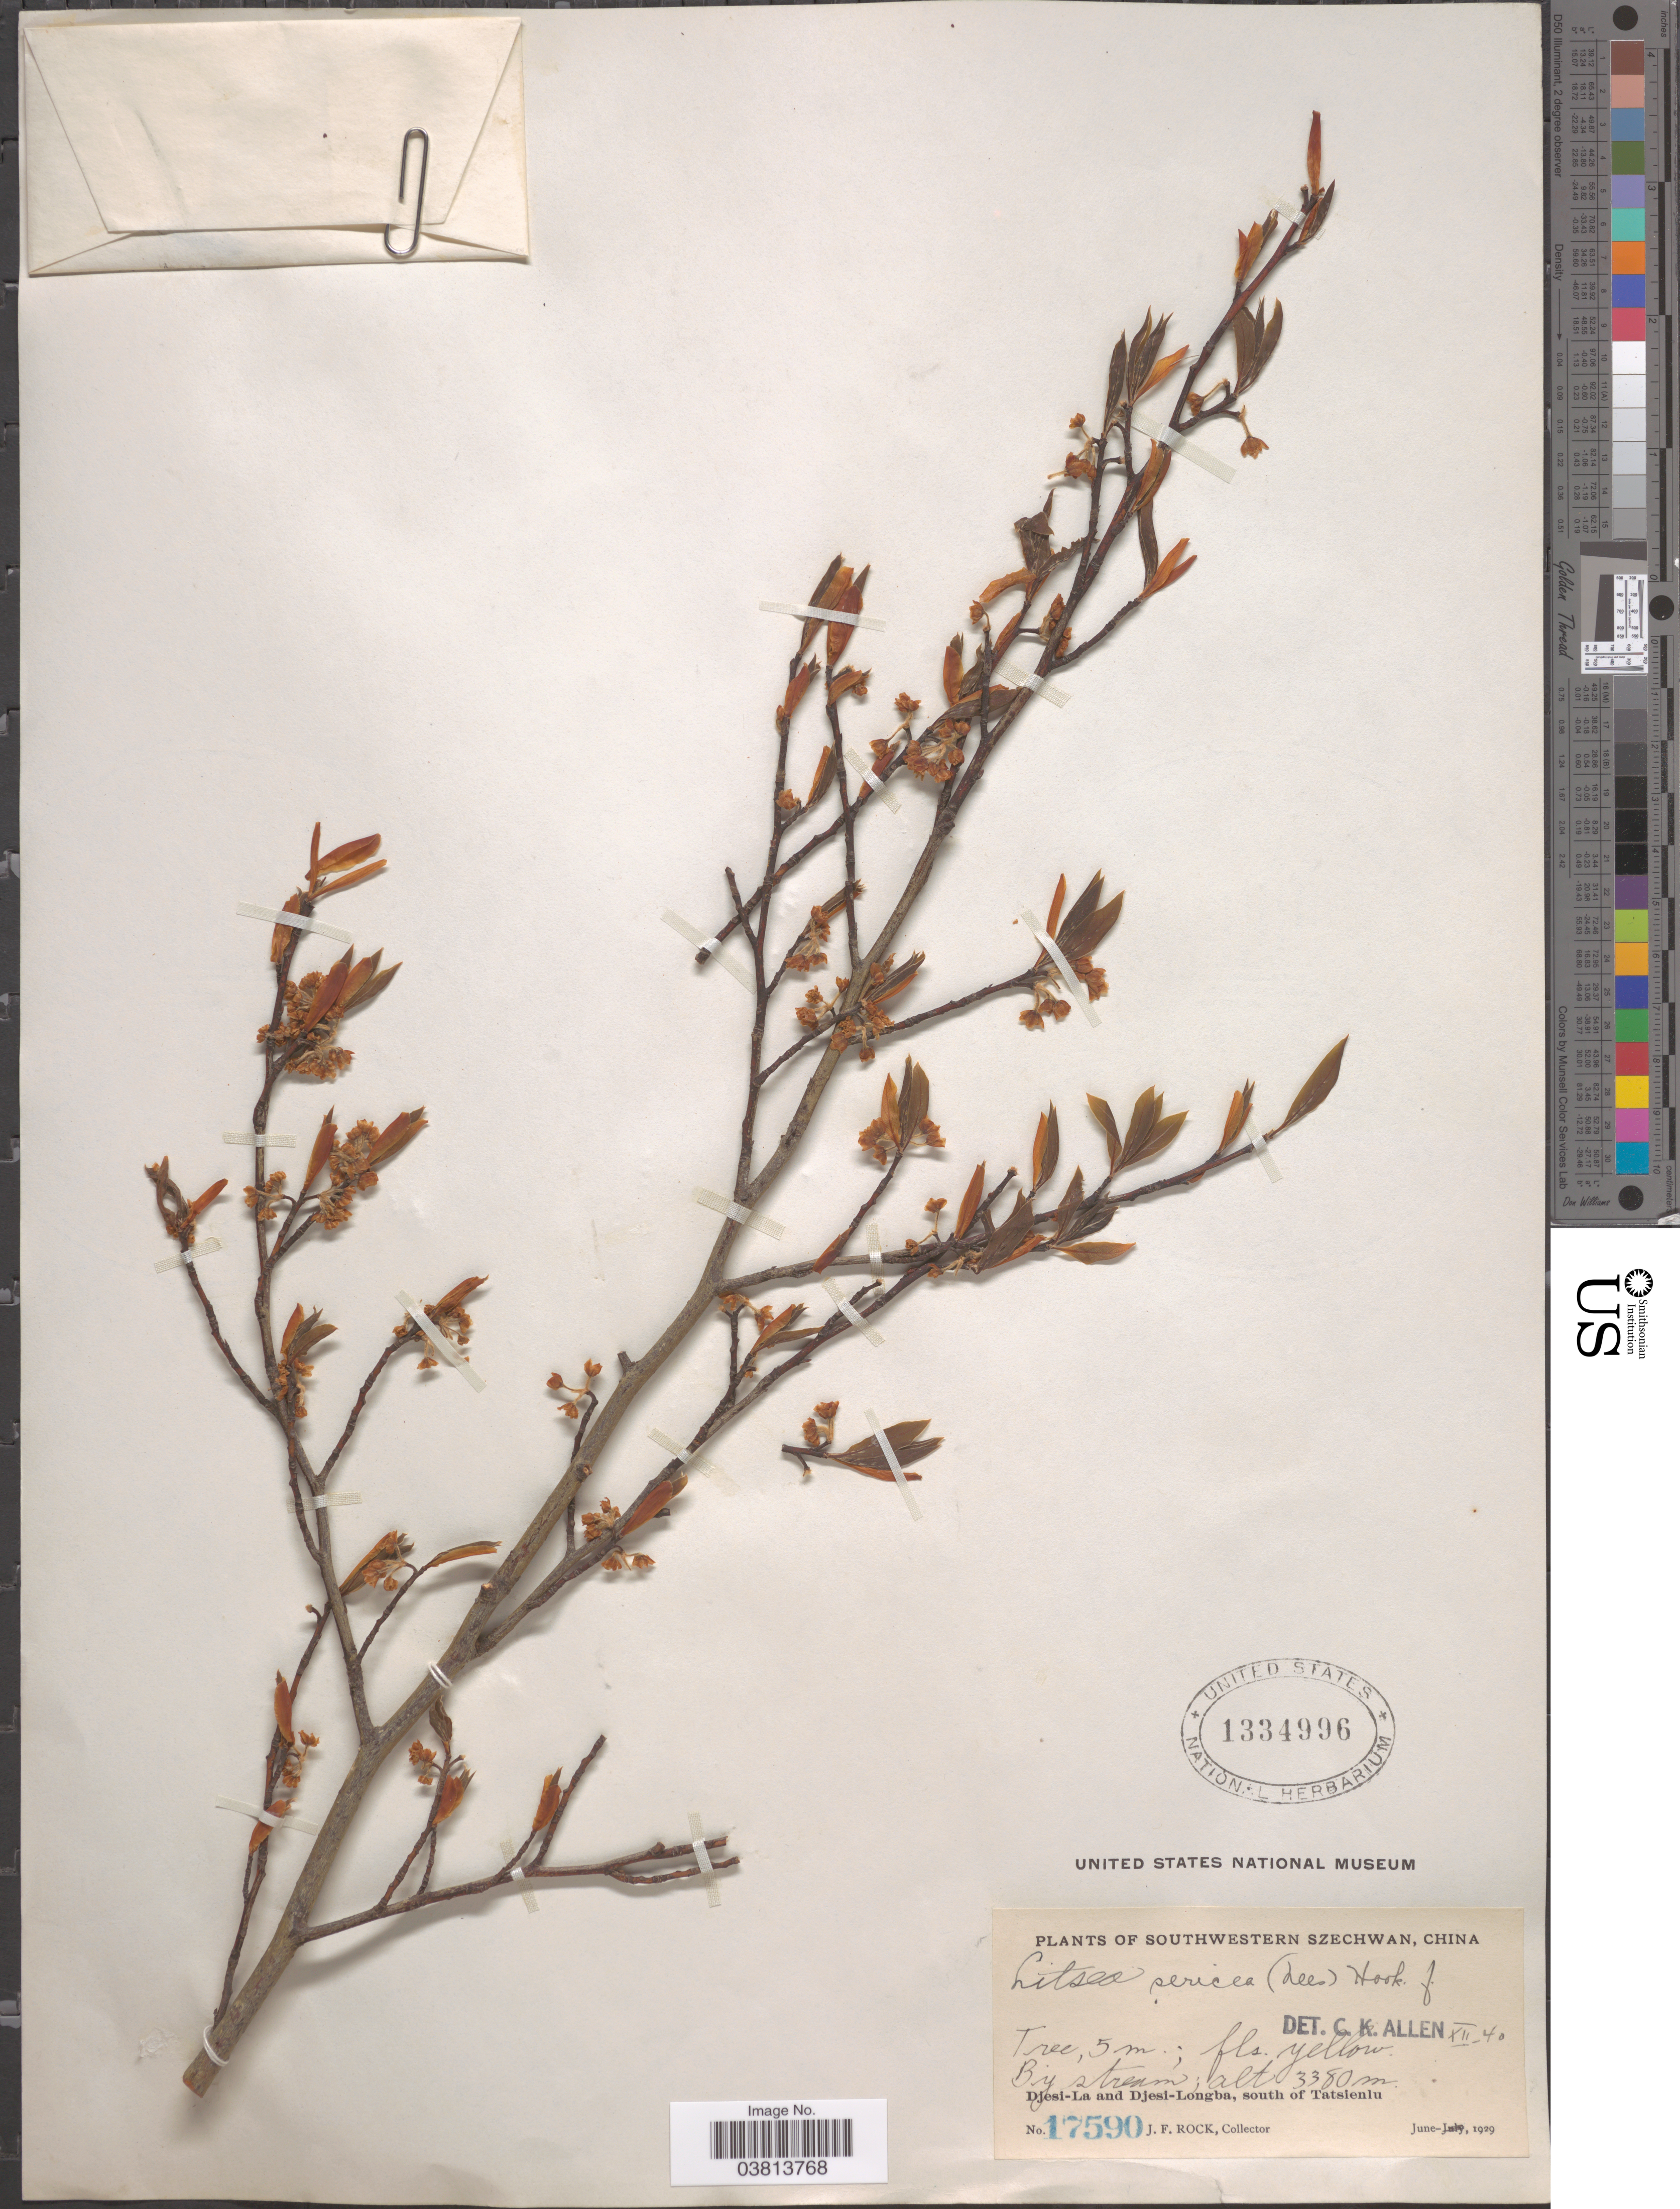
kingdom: Plantae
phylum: Tracheophyta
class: Magnoliopsida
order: Laurales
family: Lauraceae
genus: Litsea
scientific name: Litsea sericea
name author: (Wall. ex Nees) Hook. f.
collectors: J. Rock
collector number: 17590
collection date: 1929-06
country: China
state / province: Sichuan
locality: Southwestern Szechwan. Djesi-La and Djesi-Longba, south of Tatsienlu.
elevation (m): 3380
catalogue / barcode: US 1334996